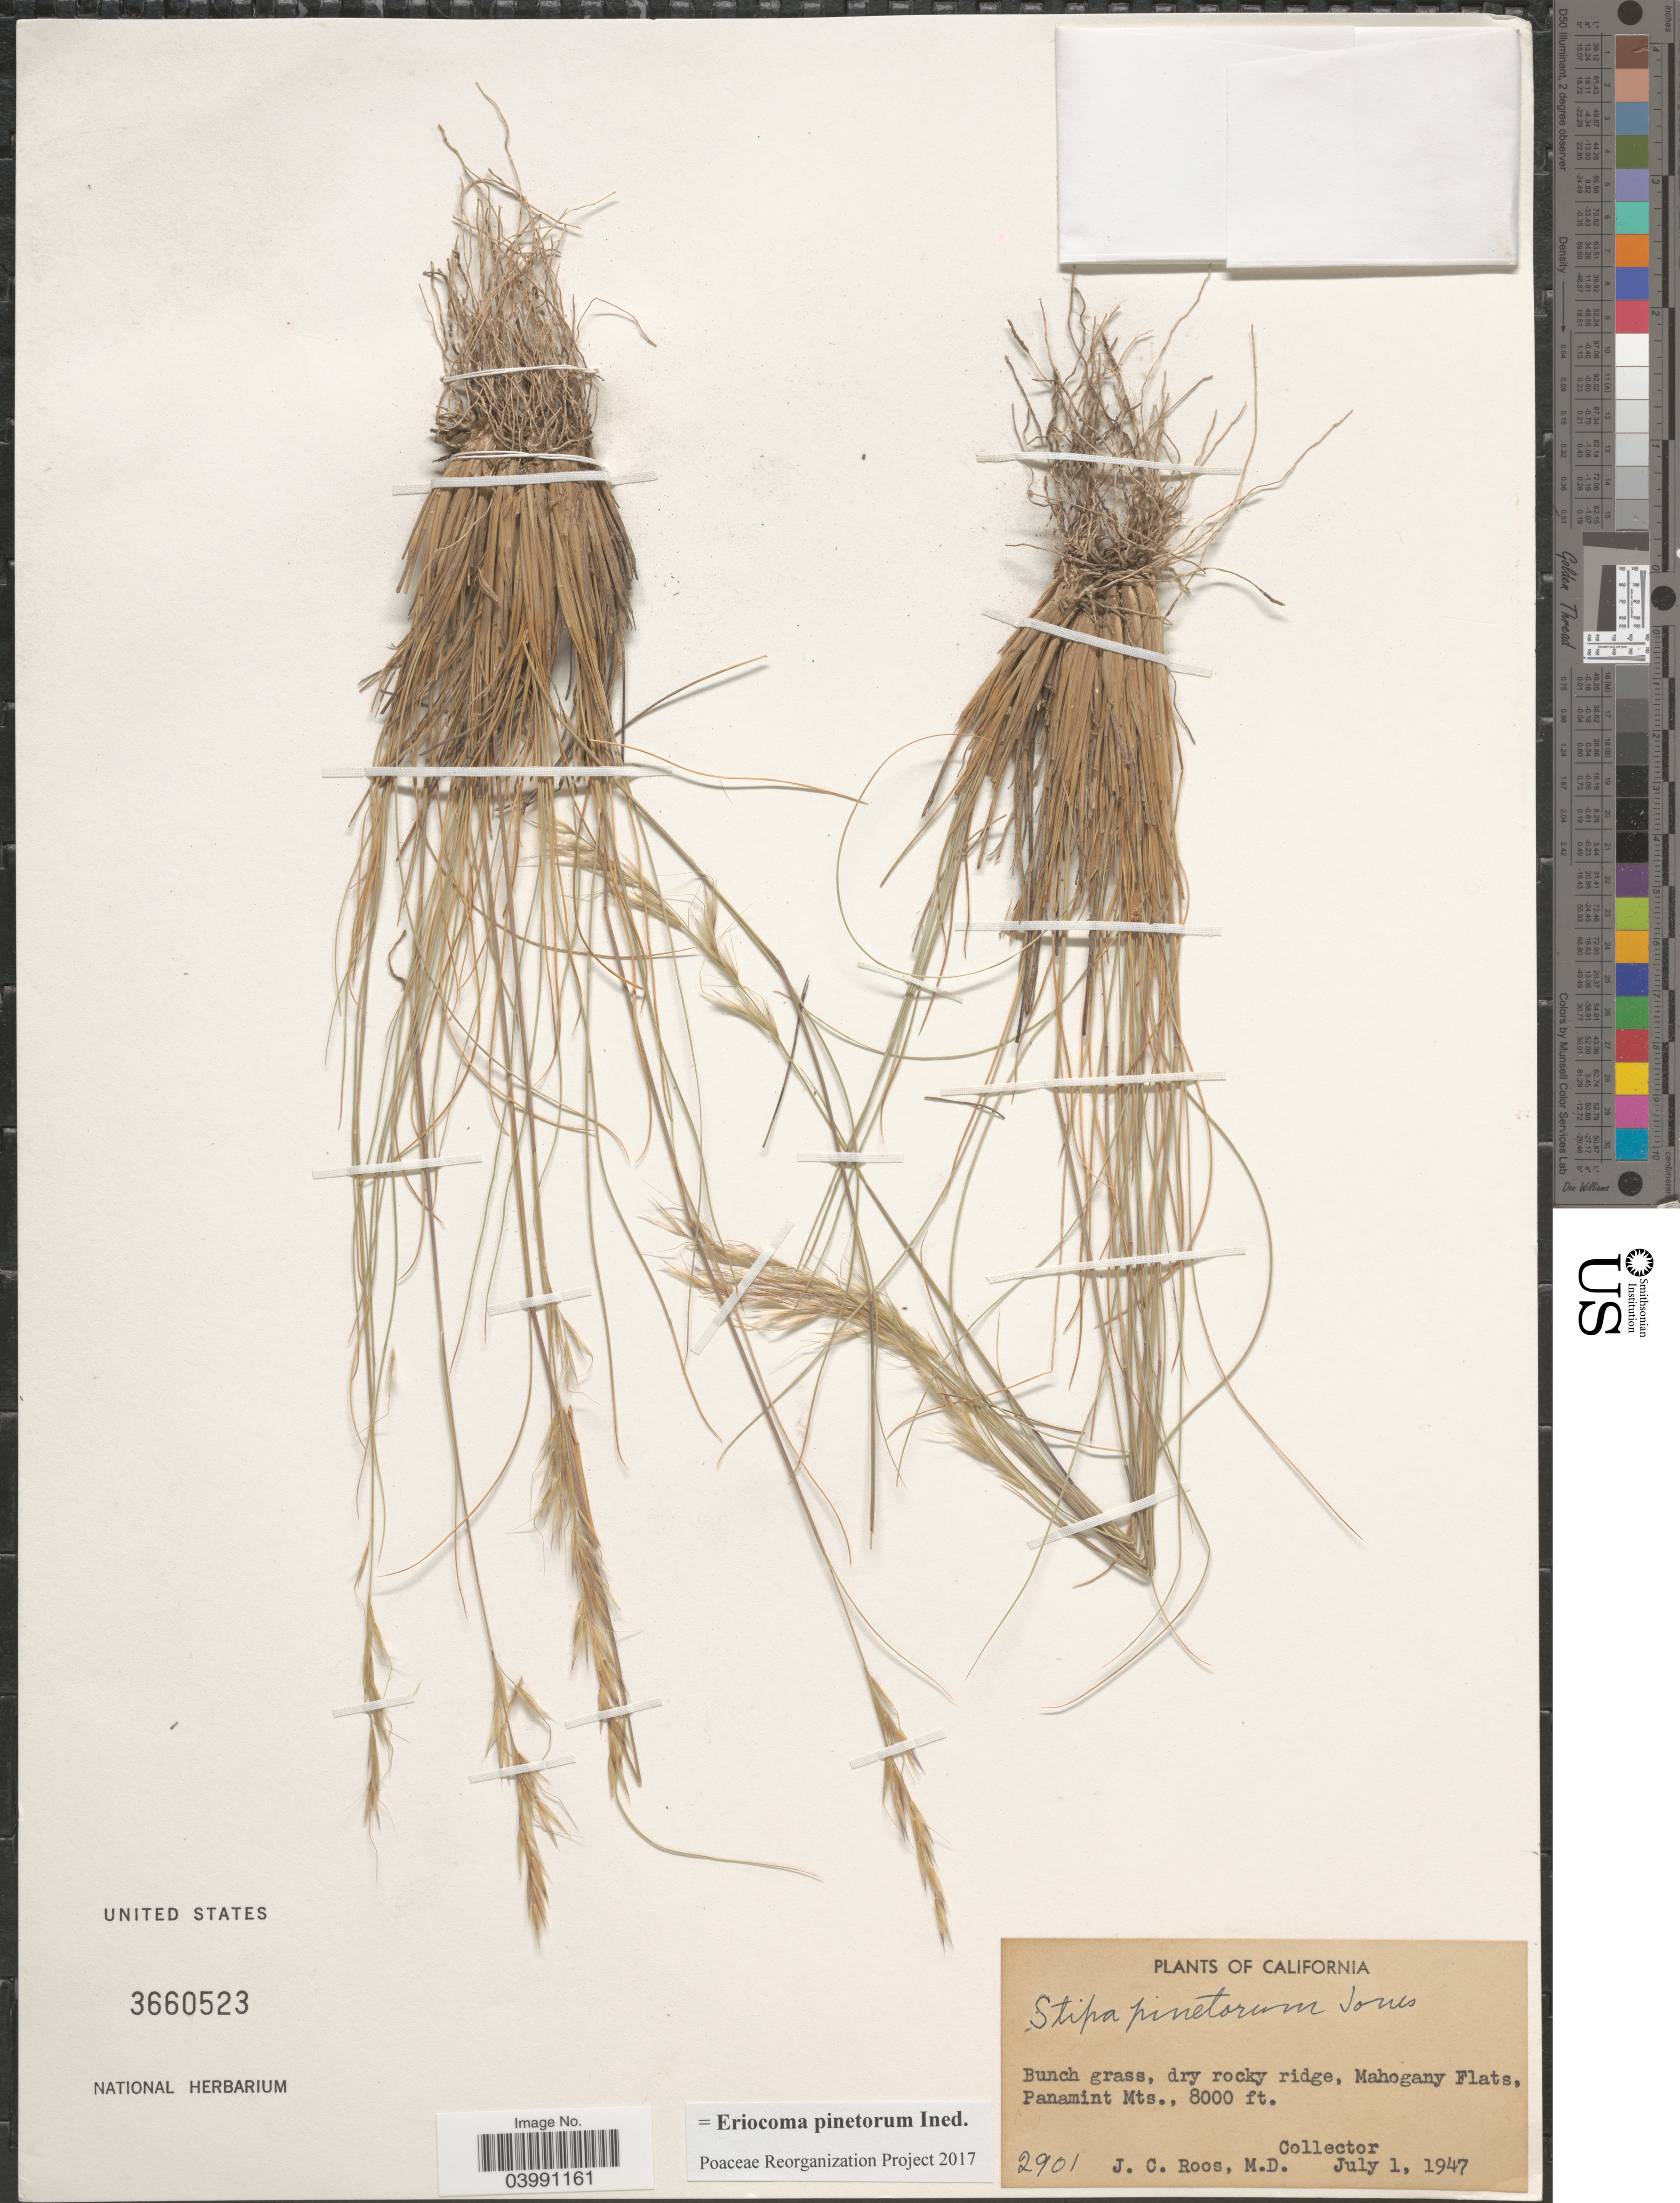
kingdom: Plantae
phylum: Tracheophyta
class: Liliopsida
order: Poales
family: Poaceae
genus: Eriocoma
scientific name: Eriocoma pinetorum ined.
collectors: J. C. Roos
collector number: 2901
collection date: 1947-07-01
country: United States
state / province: California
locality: Mahogany Flats., Panamint Mts.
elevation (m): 2438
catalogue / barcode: US 3660523